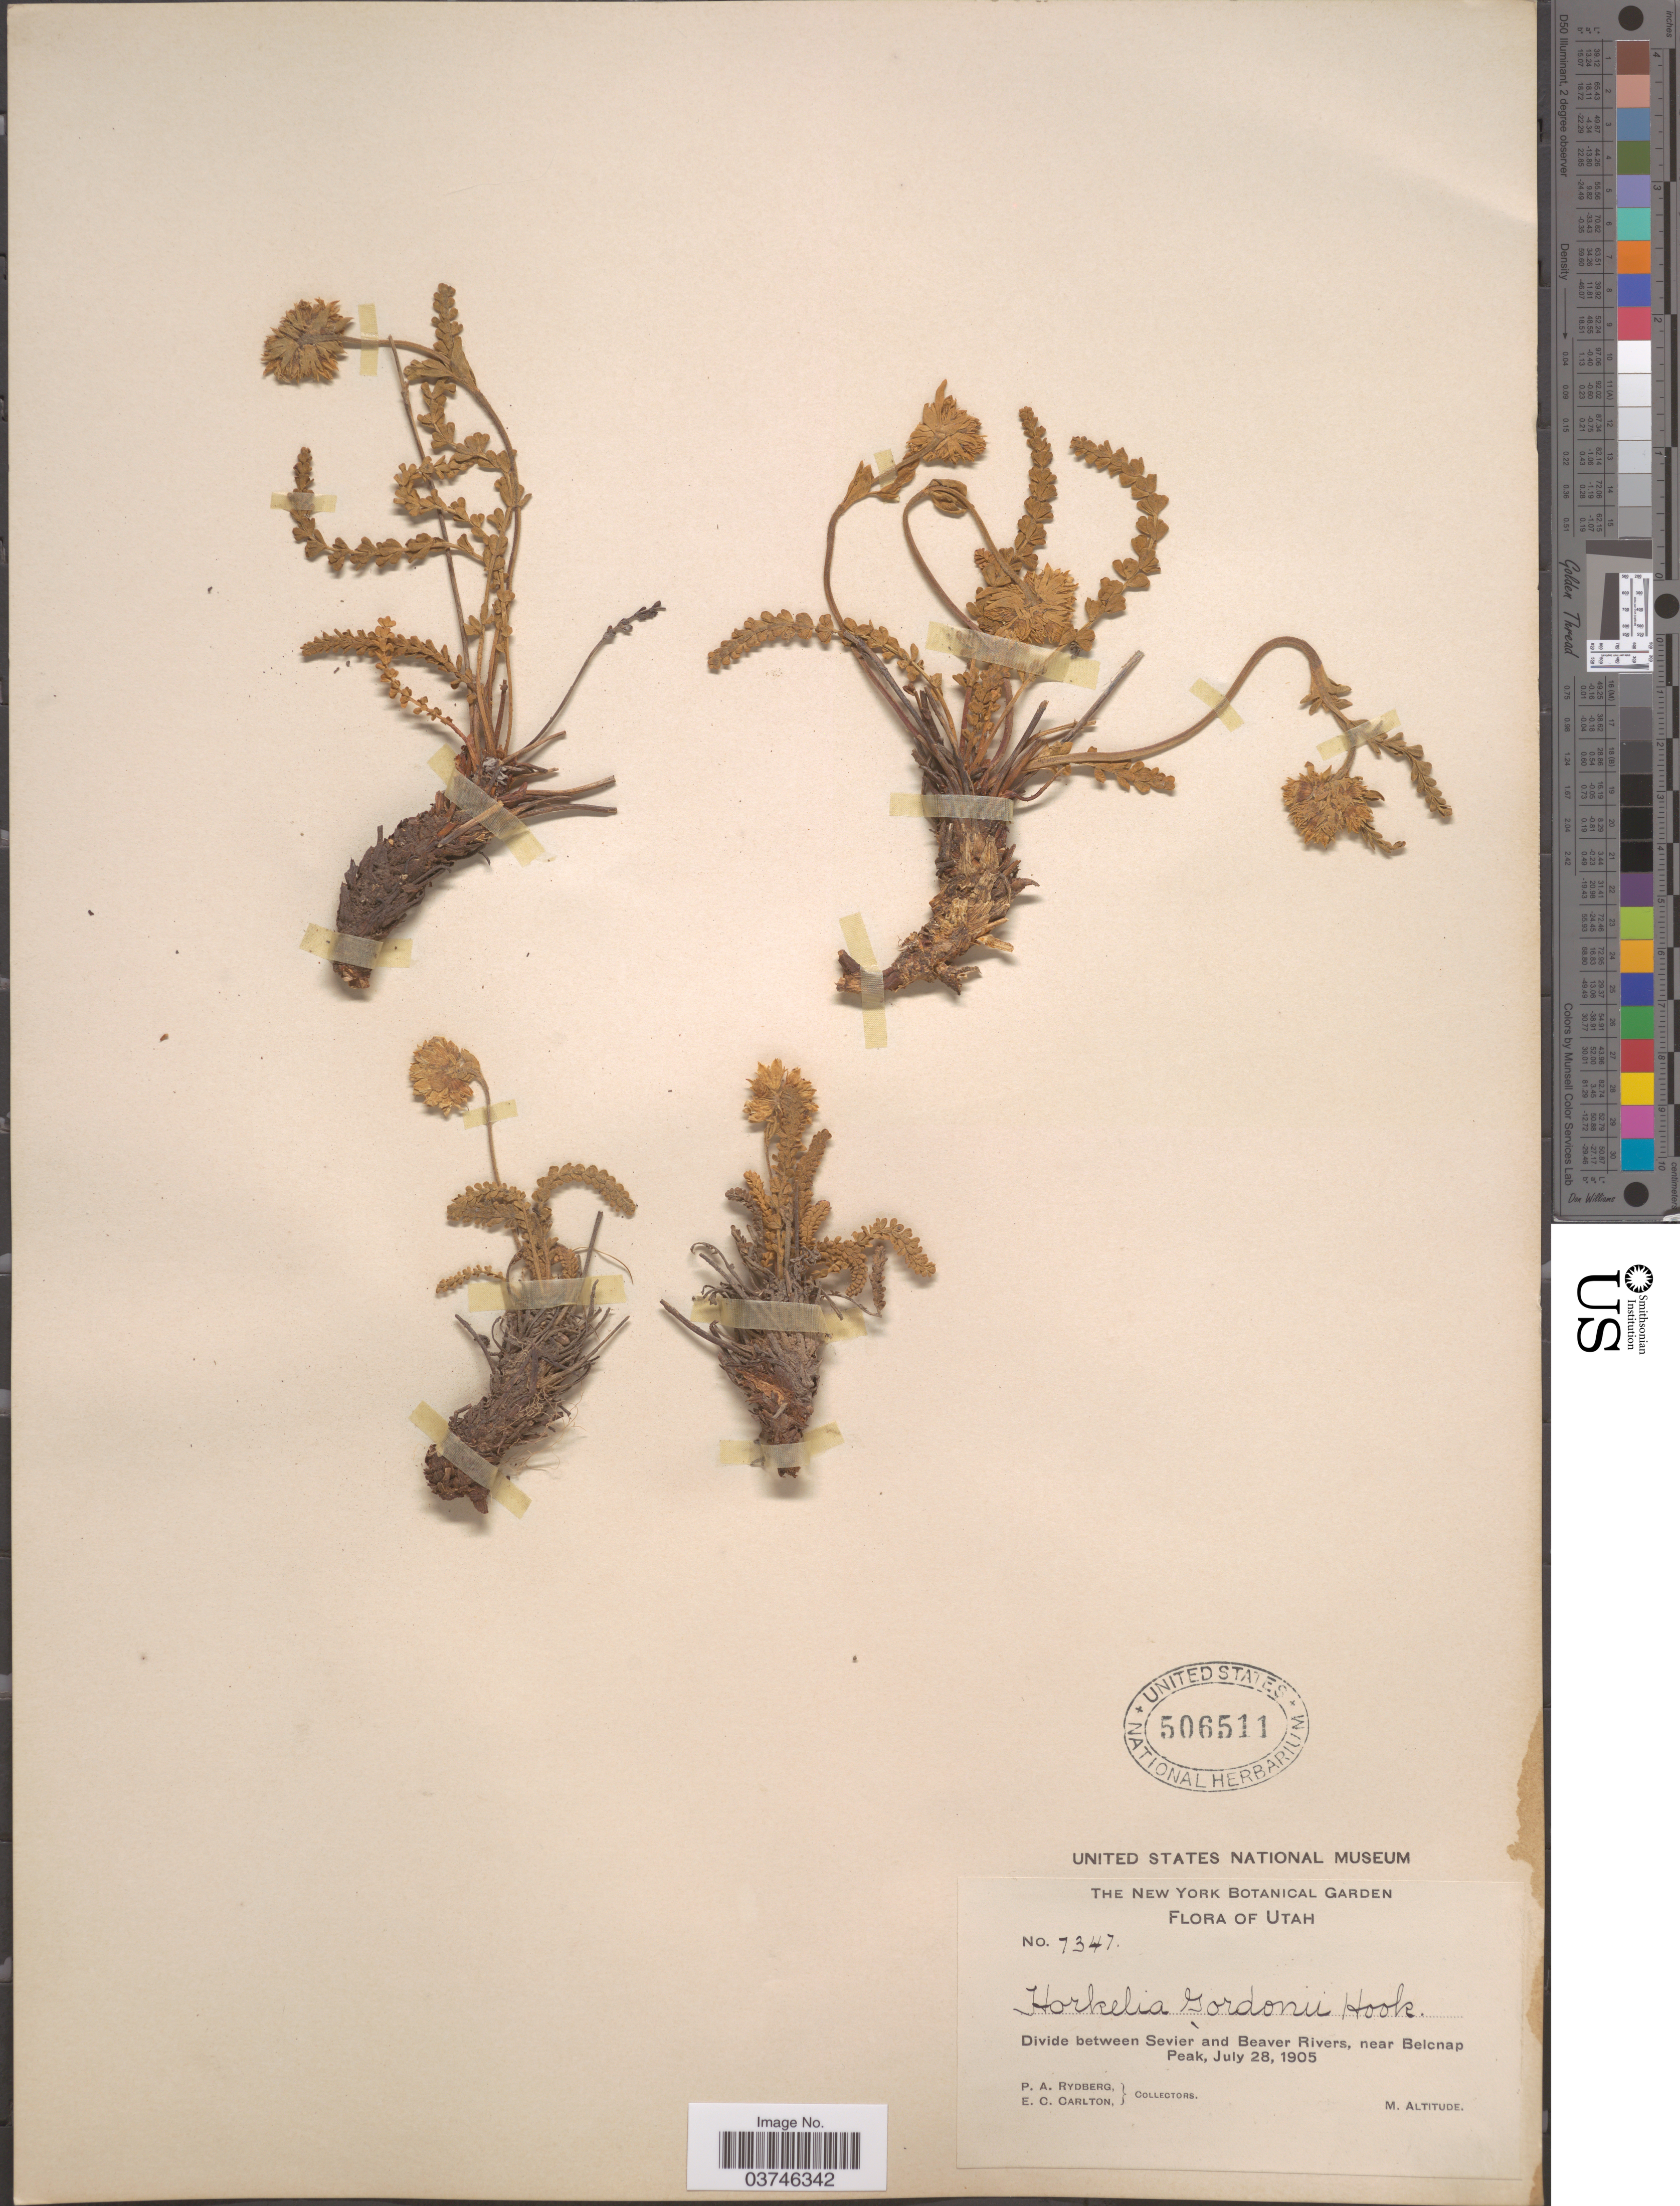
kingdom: Plantae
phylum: Tracheophyta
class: Magnoliopsida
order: Rosales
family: Rosaceae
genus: Potentilla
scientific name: Potentilla gordonii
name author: (Hook.) Greene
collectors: P. A. Rydberg & E. Carlton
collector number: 7347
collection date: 1905-07-28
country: United States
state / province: Utah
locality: Divide between Sevier and Beaver Rivers, near Belcnap Peak.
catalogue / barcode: US 506511